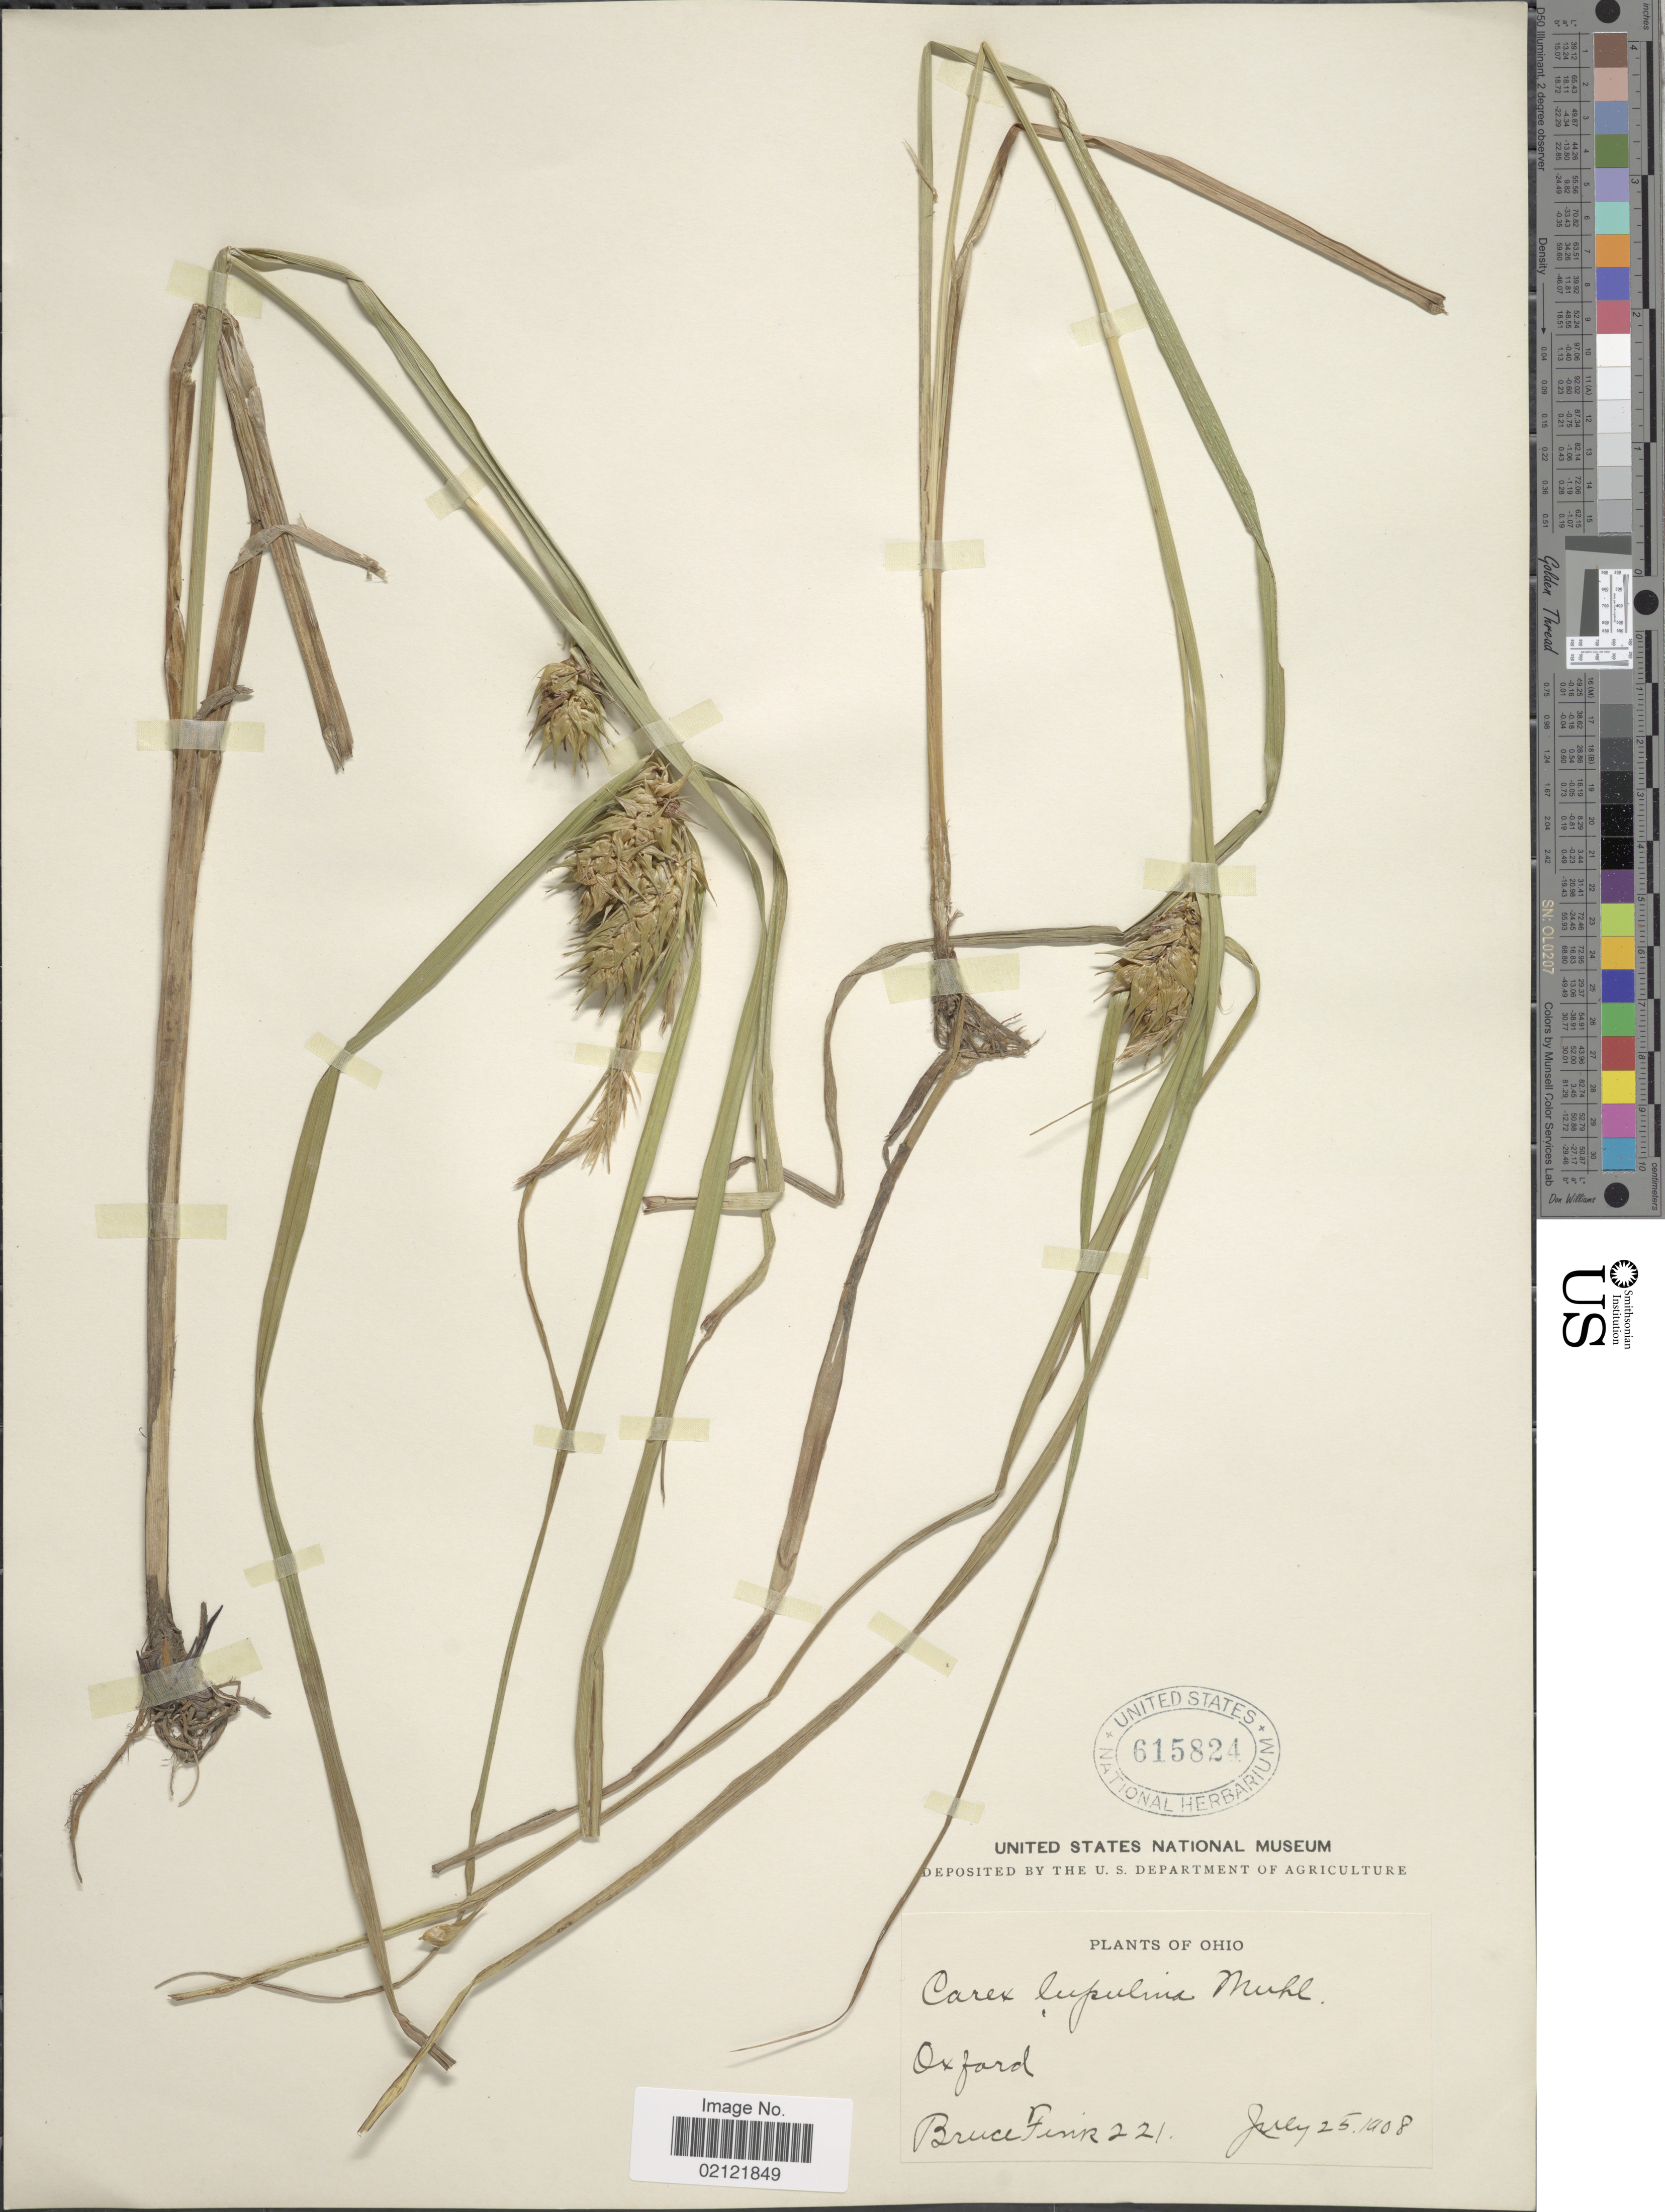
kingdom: Plantae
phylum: Tracheophyta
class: Liliopsida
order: Poales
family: Cyperaceae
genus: Carex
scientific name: Carex lupulina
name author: Muhl. ex Willd.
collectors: B. Fink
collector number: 221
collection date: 1908-07-25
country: United States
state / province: Ohio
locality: Oxford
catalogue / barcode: US 615824